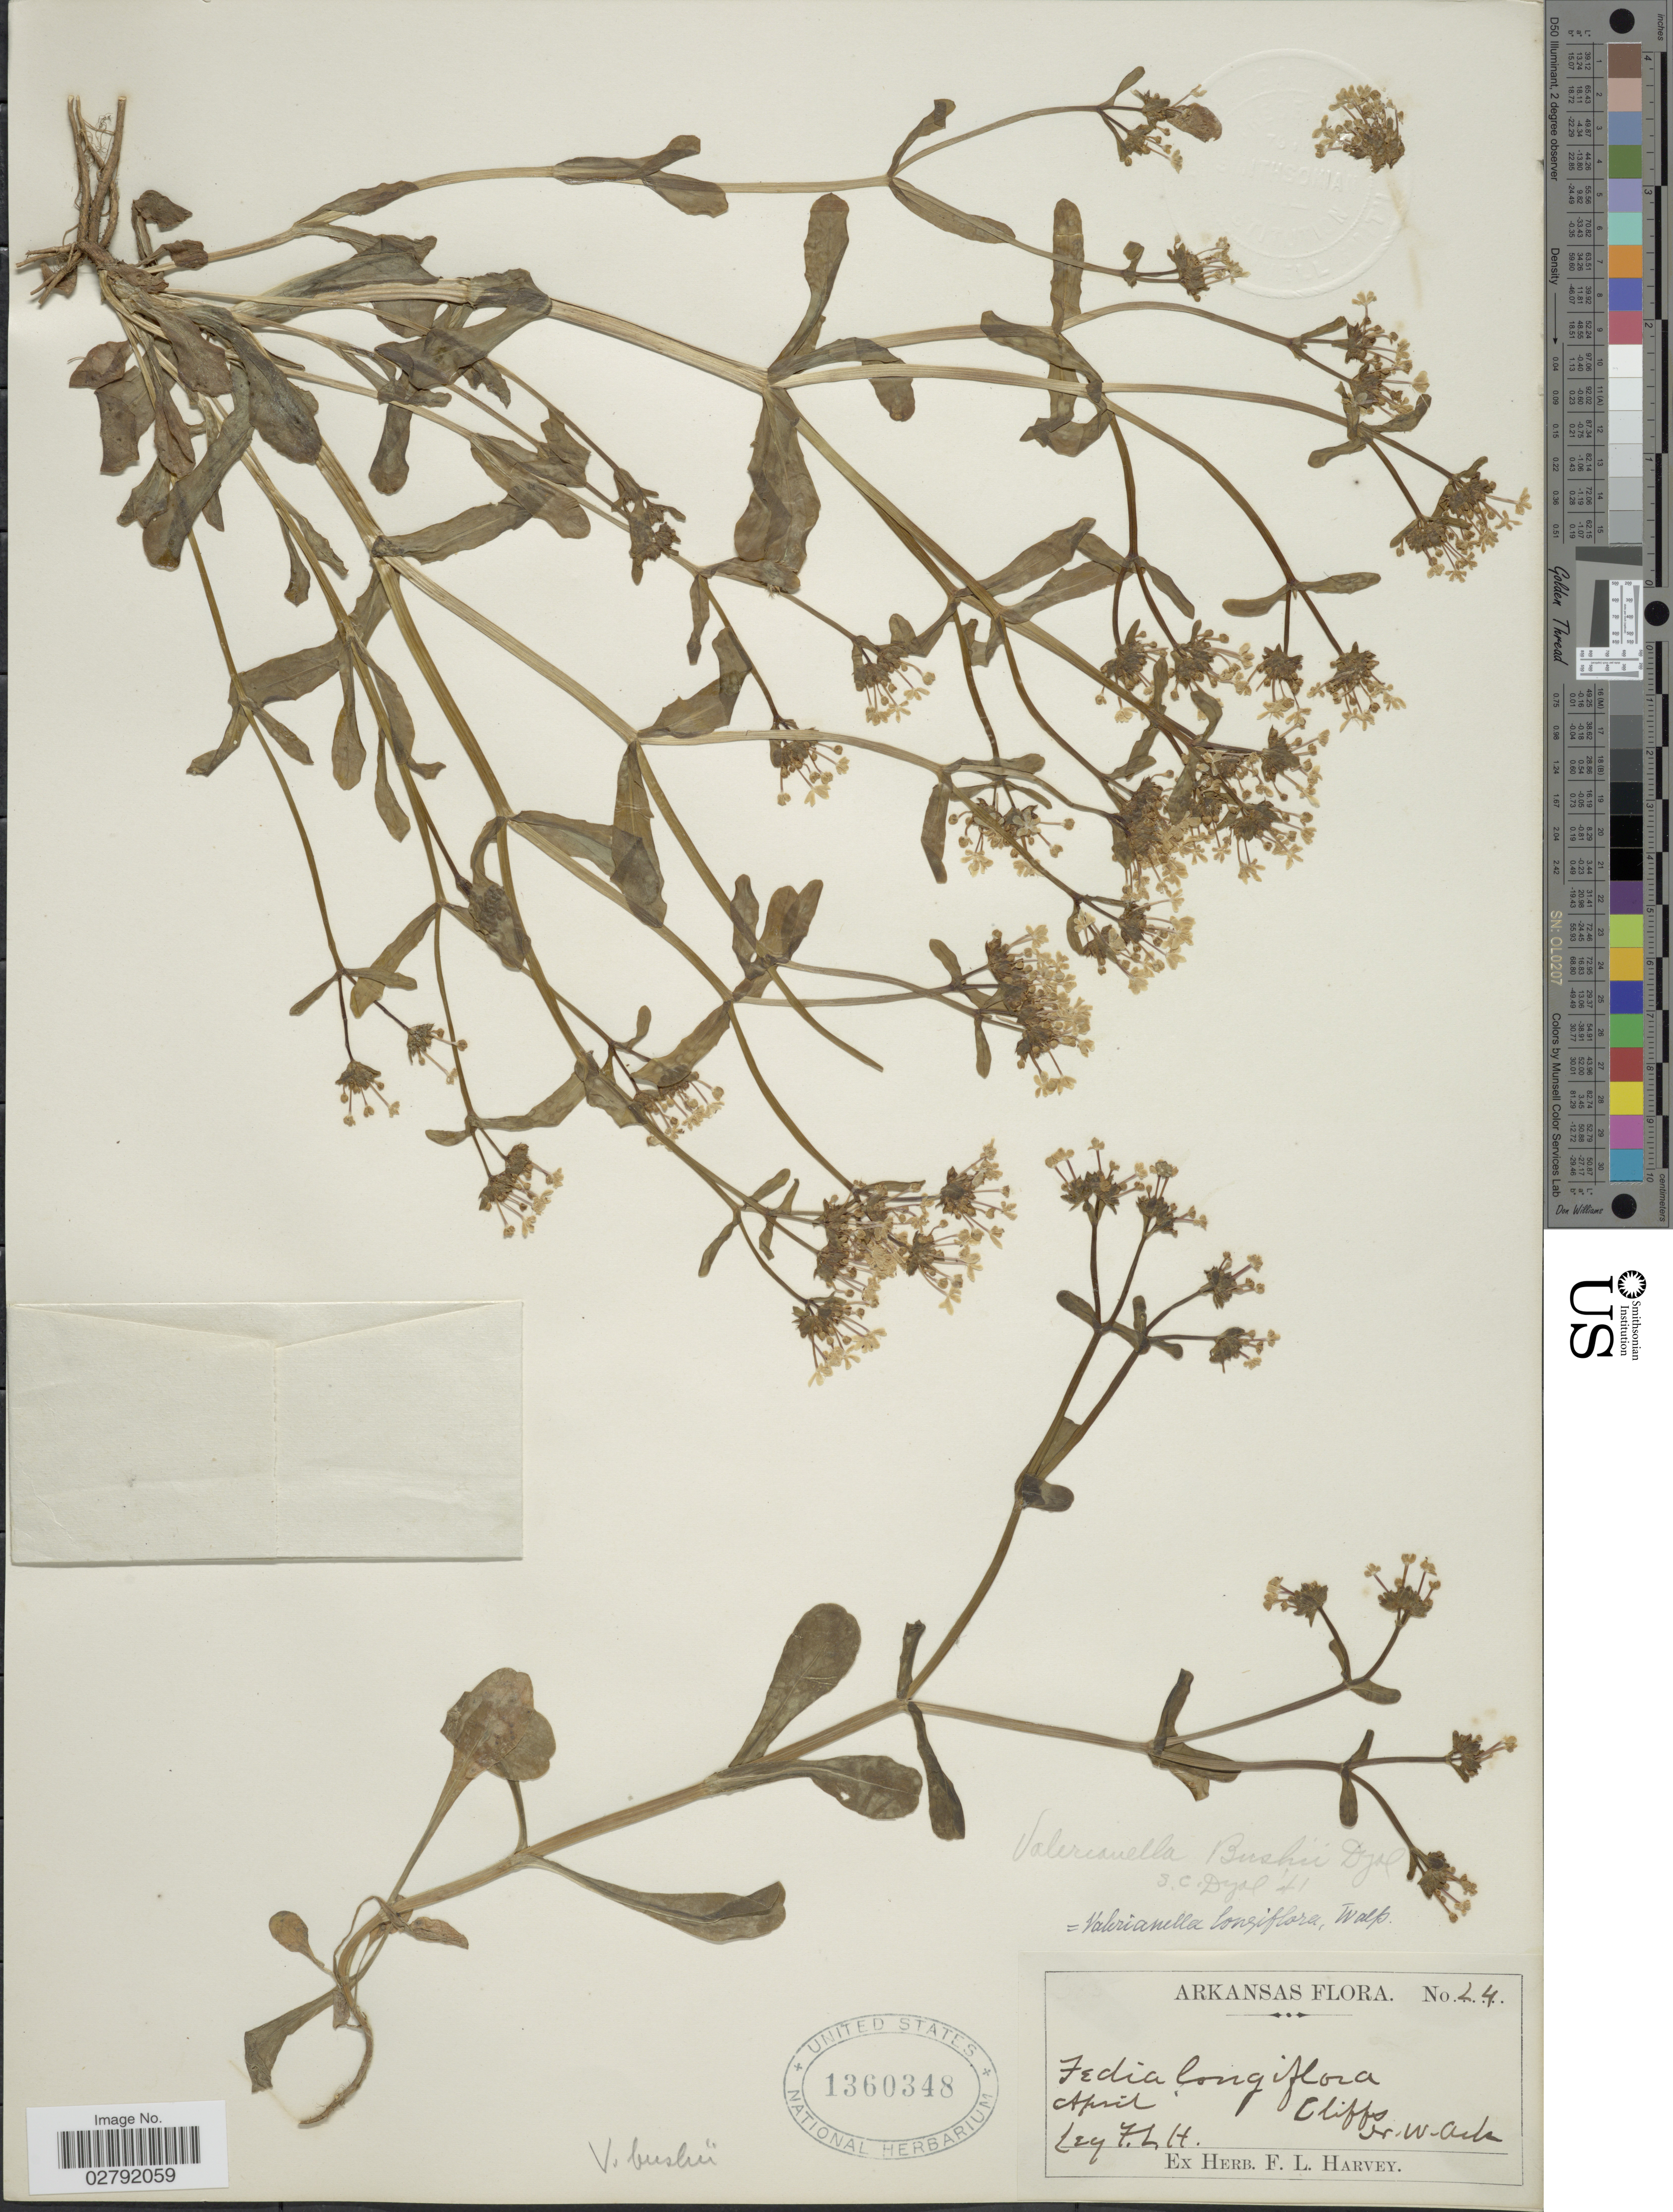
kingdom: Plantae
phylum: Tracheophyta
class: Magnoliopsida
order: Dipsacales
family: Caprifoliaceae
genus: Valerianella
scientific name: Valerianella bushii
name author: Dyal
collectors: F. L. Harvey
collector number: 24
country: United States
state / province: Arkansas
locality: Cliffs, N.W. Ark.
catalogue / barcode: US 1360348